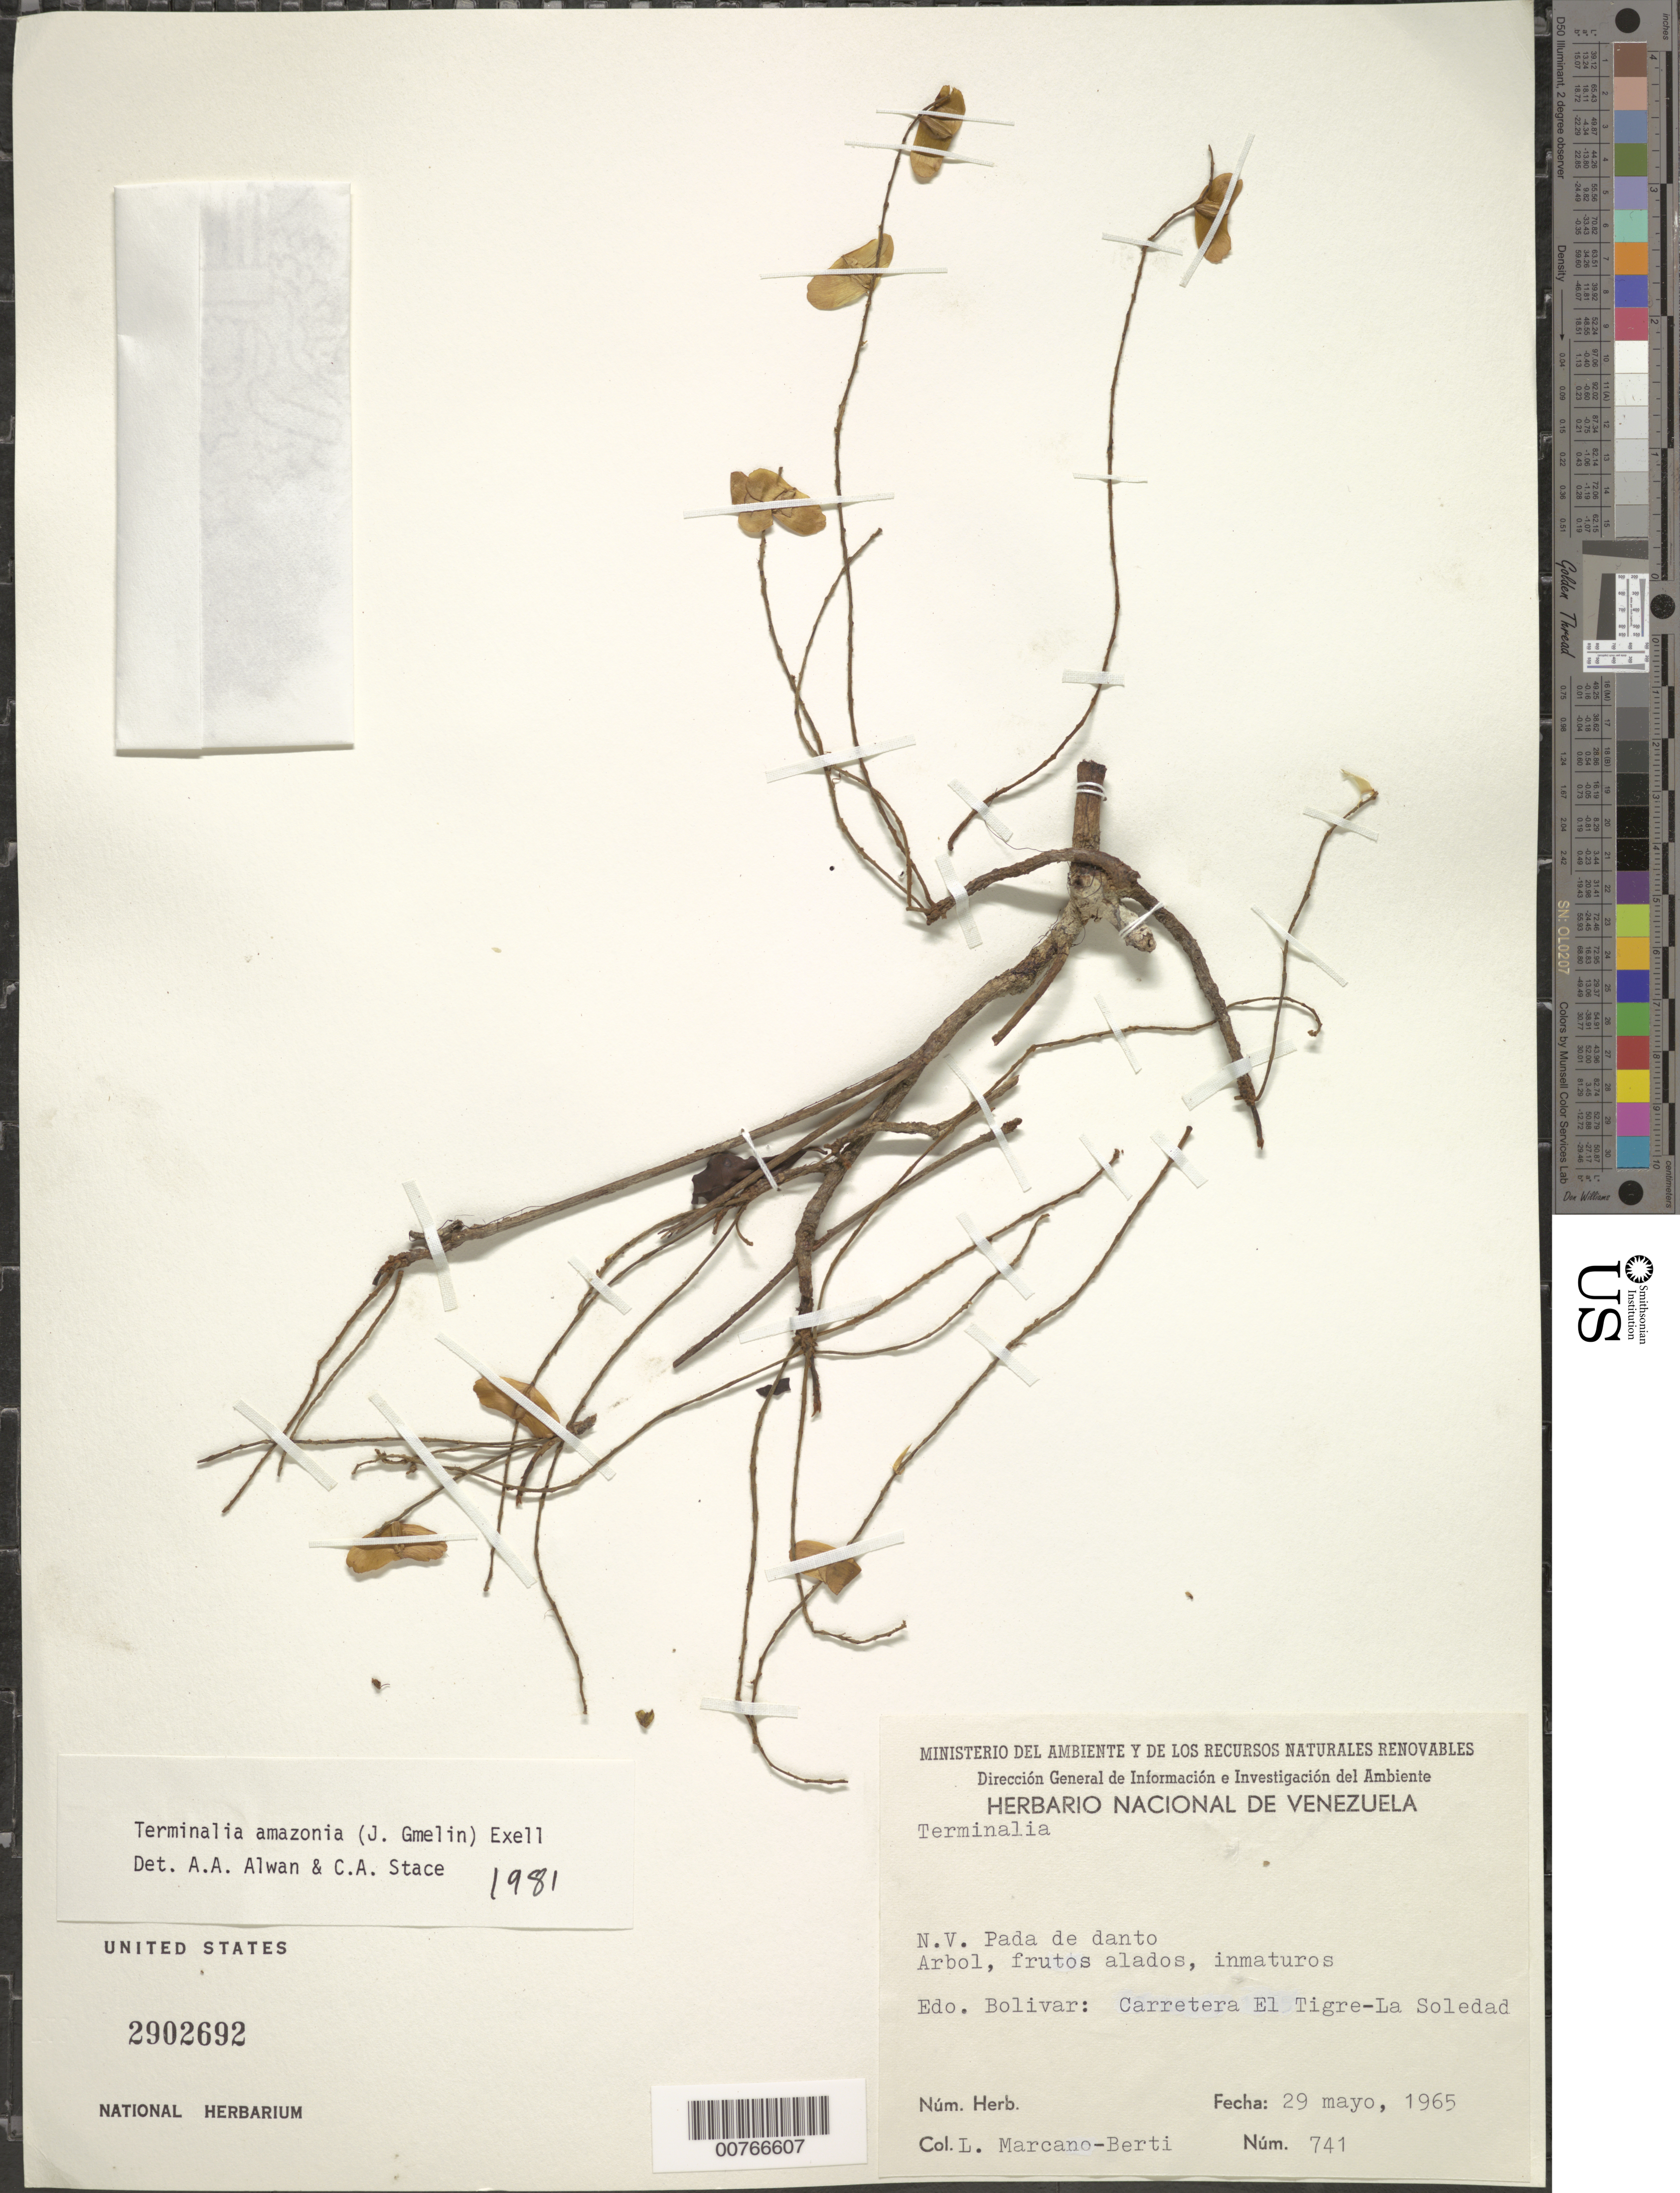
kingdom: Plantae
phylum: Tracheophyta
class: Magnoliopsida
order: Myrtales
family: Combretaceae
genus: Terminalia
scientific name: Terminalia amazonia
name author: (J.F. Gmel.) Exell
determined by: Alwan, A. R.; Stace, C. A.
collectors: L. Marcano-Berti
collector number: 741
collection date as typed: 29-May-65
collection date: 1965-05-29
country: Venezuela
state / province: Bolívar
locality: Carretera El Tigre-La Soledad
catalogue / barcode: US 2902692